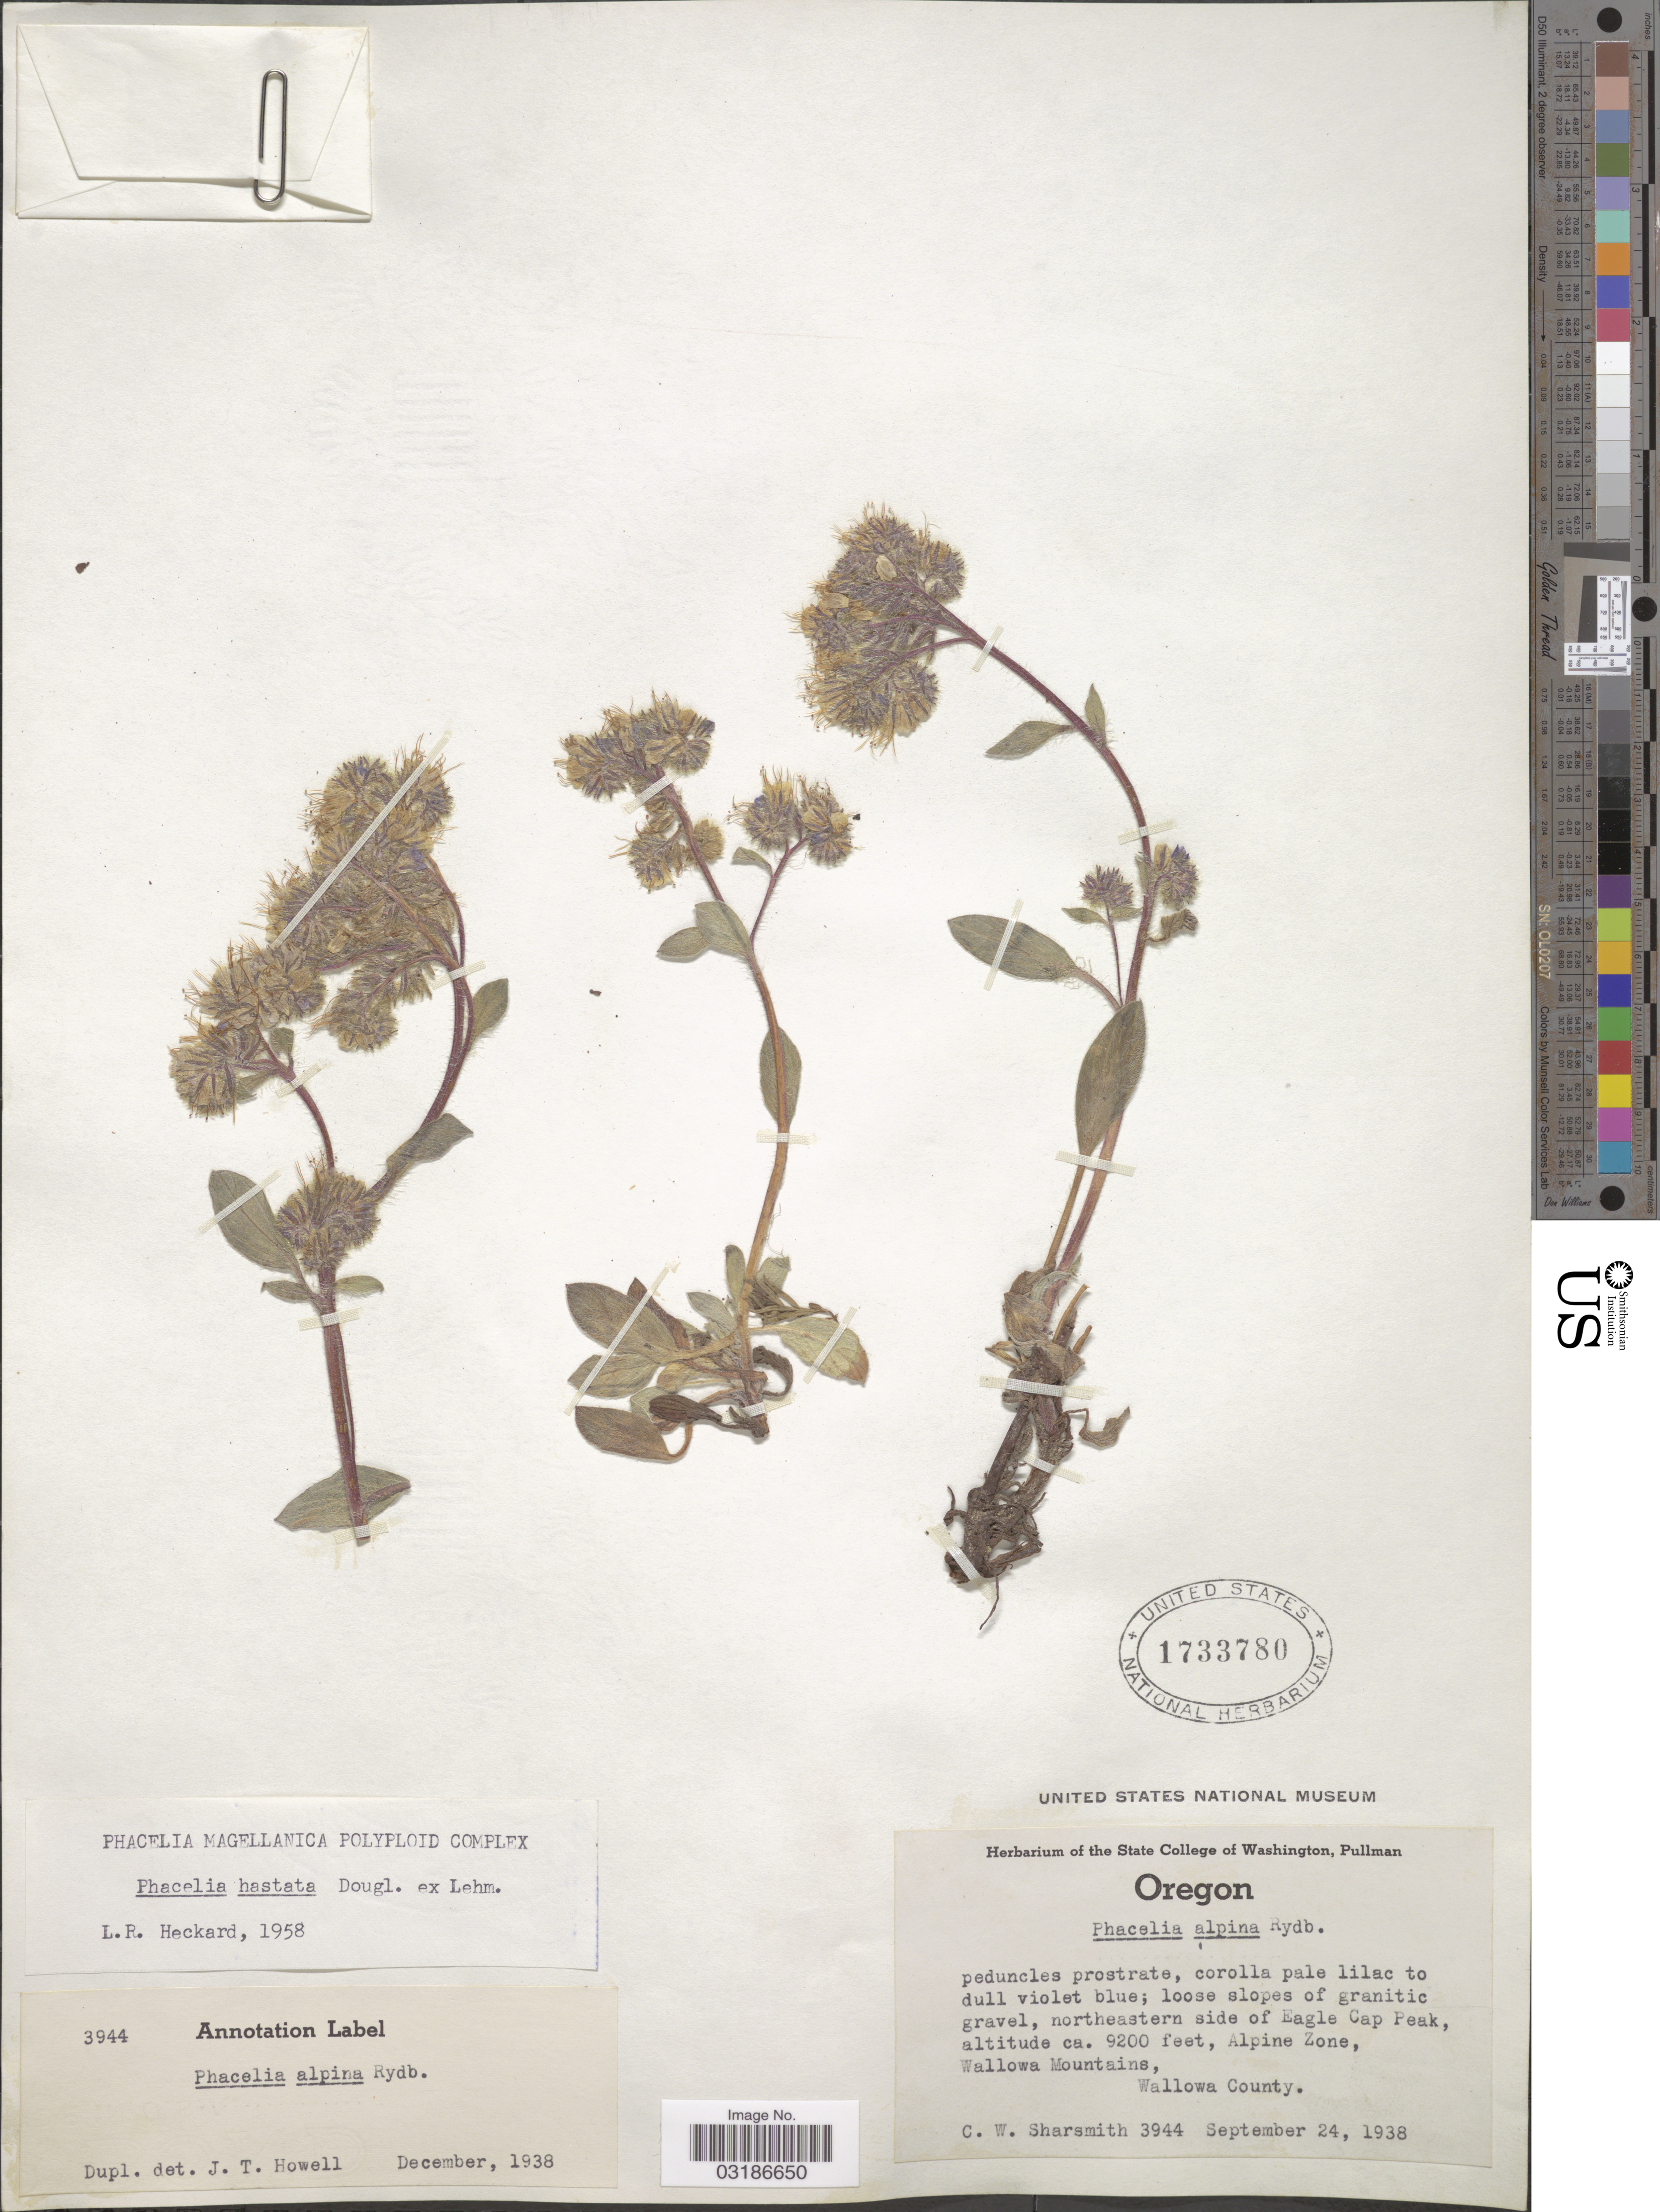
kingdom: Plantae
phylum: Tracheophyta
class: Magnoliopsida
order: Boraginales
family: Hydrophyllaceae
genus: Phacelia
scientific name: Phacelia hastata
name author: Douglas ex Lehm.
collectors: C. Sharsmith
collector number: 3944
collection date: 1938-09-24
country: United States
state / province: Oregon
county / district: Wallowa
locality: Loose slopes of granitic gravel, northeastern side of Eagle Cap Peak, Alpine Zone, Wallowa Mountains, Wallowa County.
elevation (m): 2804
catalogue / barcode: US 1733780